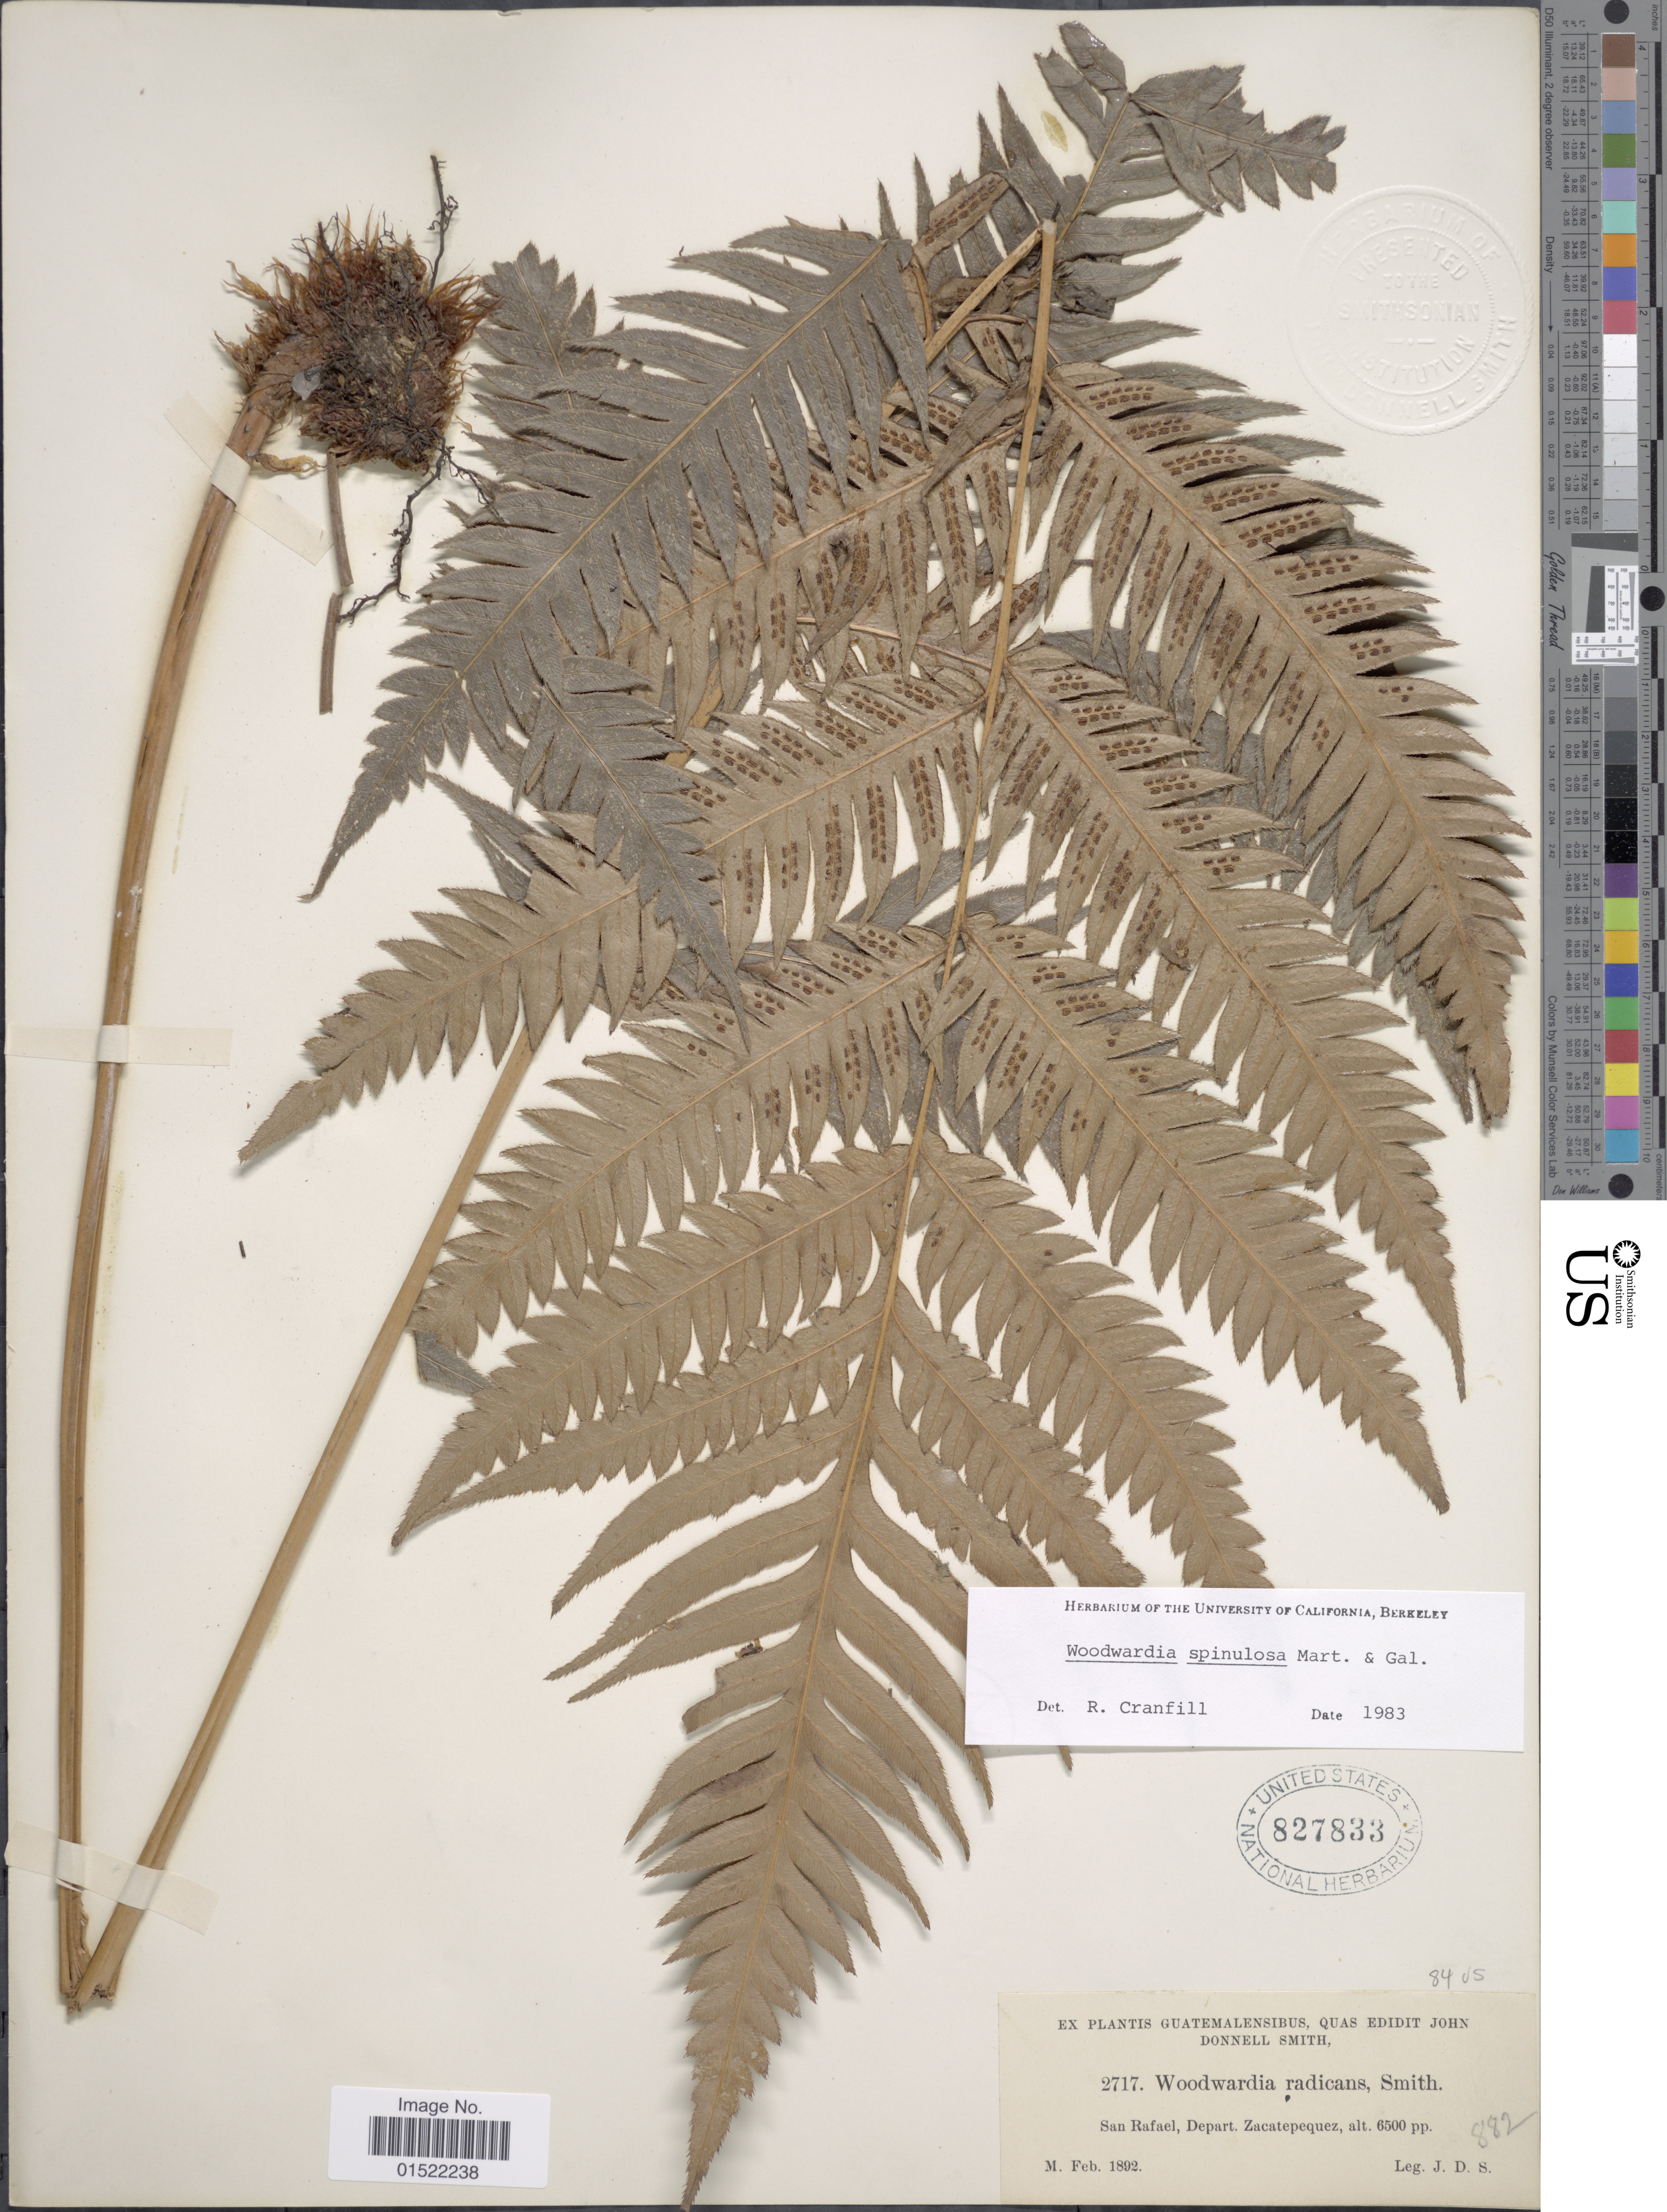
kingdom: Plantae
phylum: Tracheophyta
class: Polypodiopsida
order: Polypodiales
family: Blechnaceae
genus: Woodwardia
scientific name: Woodwardia spinulosa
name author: M. Martens & Galeotti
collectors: J. Donnell Smith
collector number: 2717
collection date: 1892-02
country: Guatemala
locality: Guatemalensibus, San Rafael, Depart. Zacatepequez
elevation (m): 1981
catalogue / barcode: US 827833